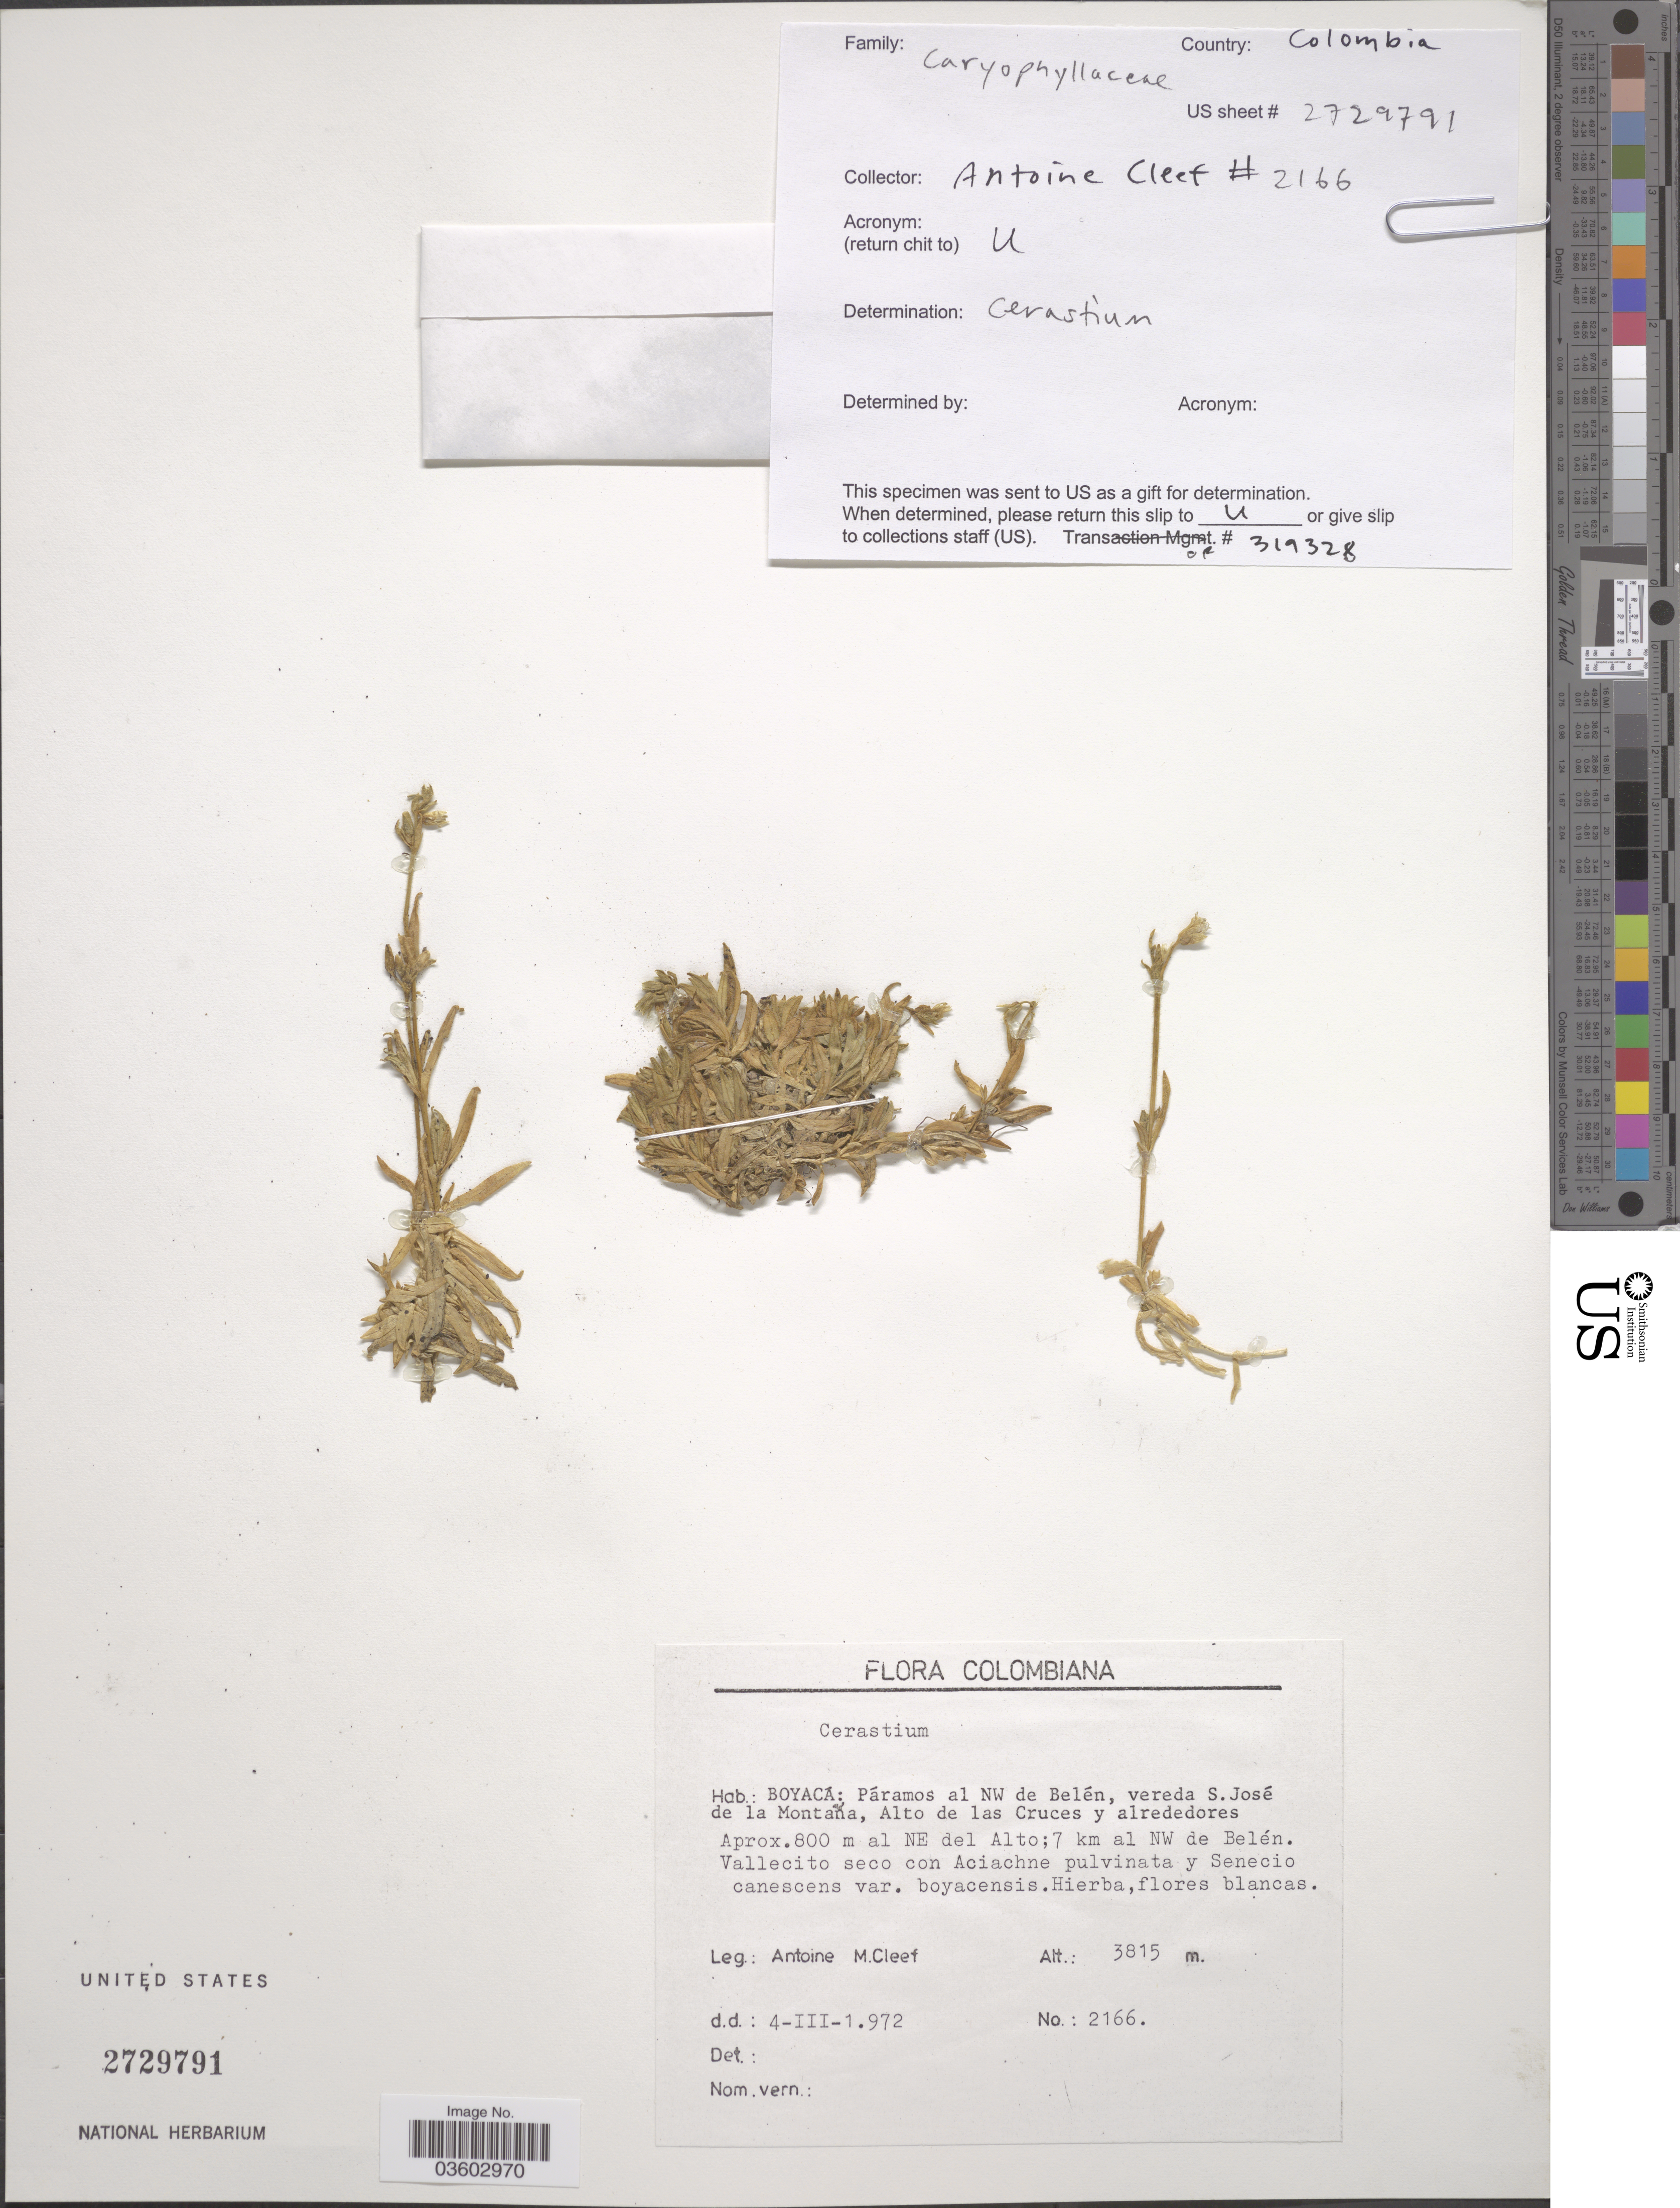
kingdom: Plantae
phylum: Tracheophyta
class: Magnoliopsida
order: Caryophyllales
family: Caryophyllaceae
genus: Cerastium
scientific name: Cerastium sp.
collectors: A. M. Cleef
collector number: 2166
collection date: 1972-03-04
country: Colombia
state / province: Boyacá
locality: Páramos al NW de Belén, vereda S. José de la Montaña, Alto de las Cruces y alrededores. Aprox. 800 m al NE del Alto; 7 km al NW de Belén.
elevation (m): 3815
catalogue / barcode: US 2729791